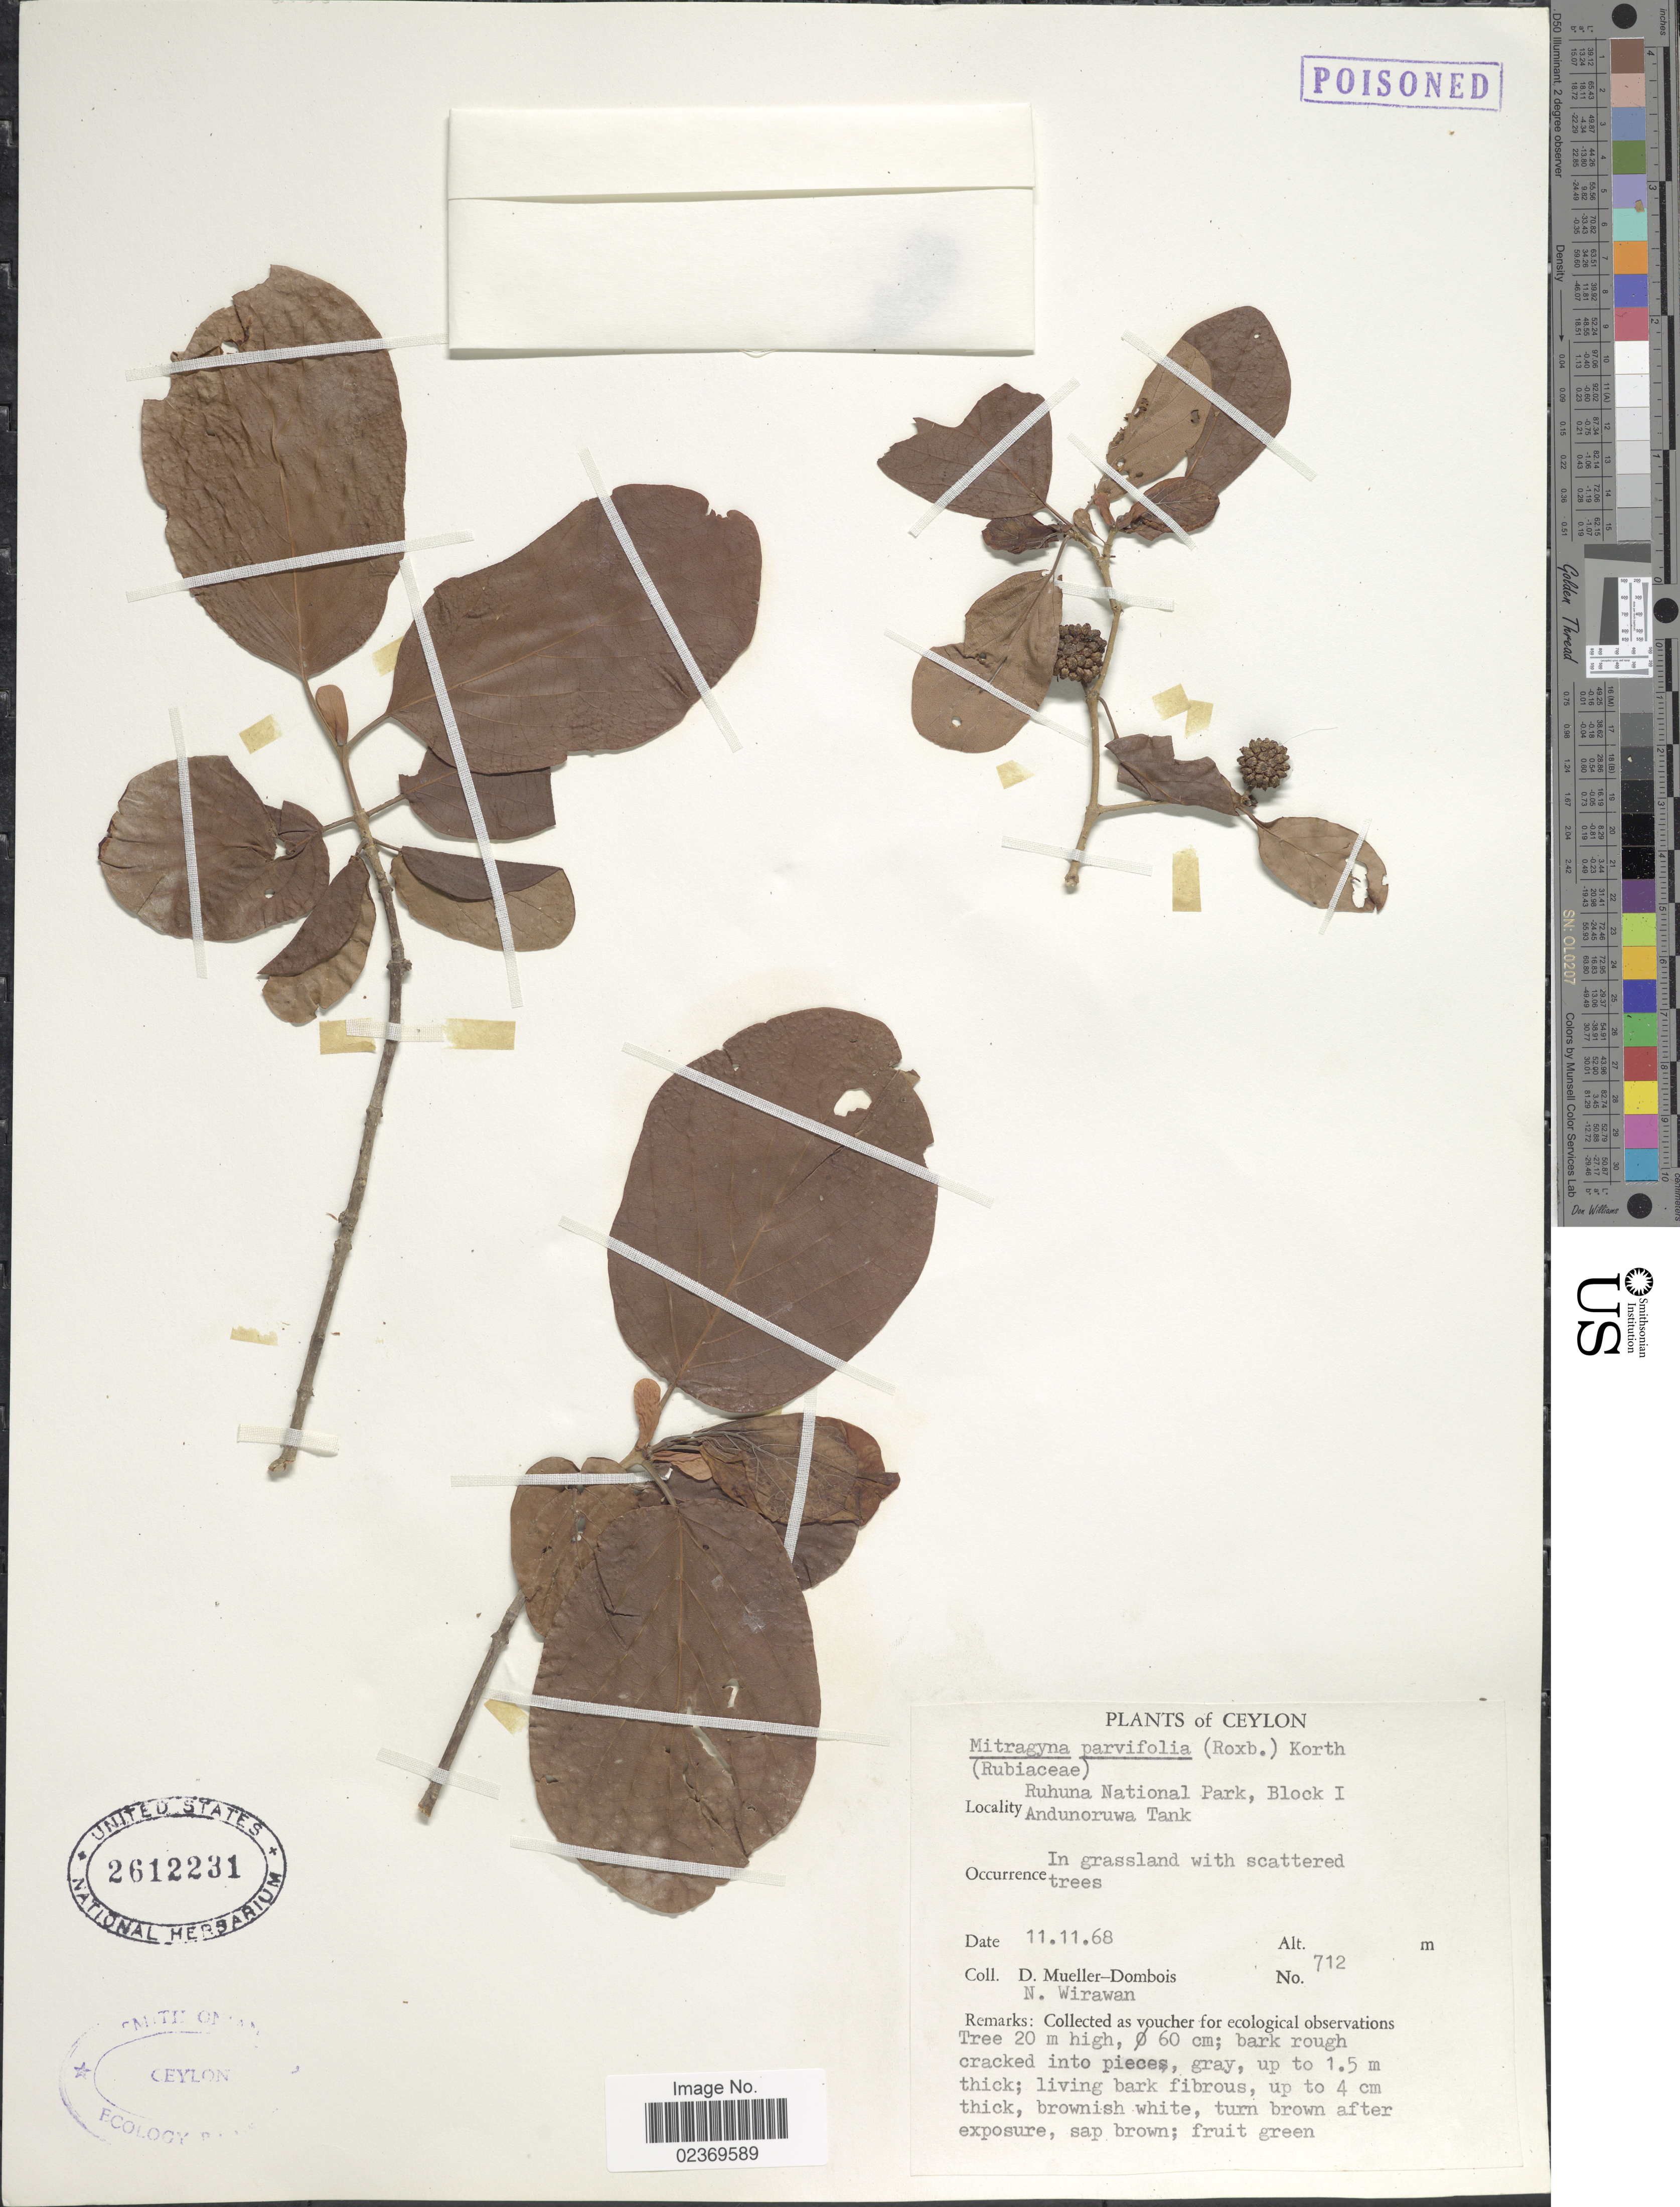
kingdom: Plantae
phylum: Tracheophyta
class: Magnoliopsida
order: Gentianales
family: Rubiaceae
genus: Mitragyna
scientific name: Mitragyna parvifolia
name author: (Roxb.) Korth.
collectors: D. Mueller-Dombois & N. Wirawan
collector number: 712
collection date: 1968-11-11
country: Sri Lanka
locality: Ceylon, Ruhuna National Park, Block 1 Andunoruwa Tank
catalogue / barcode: US 2612231